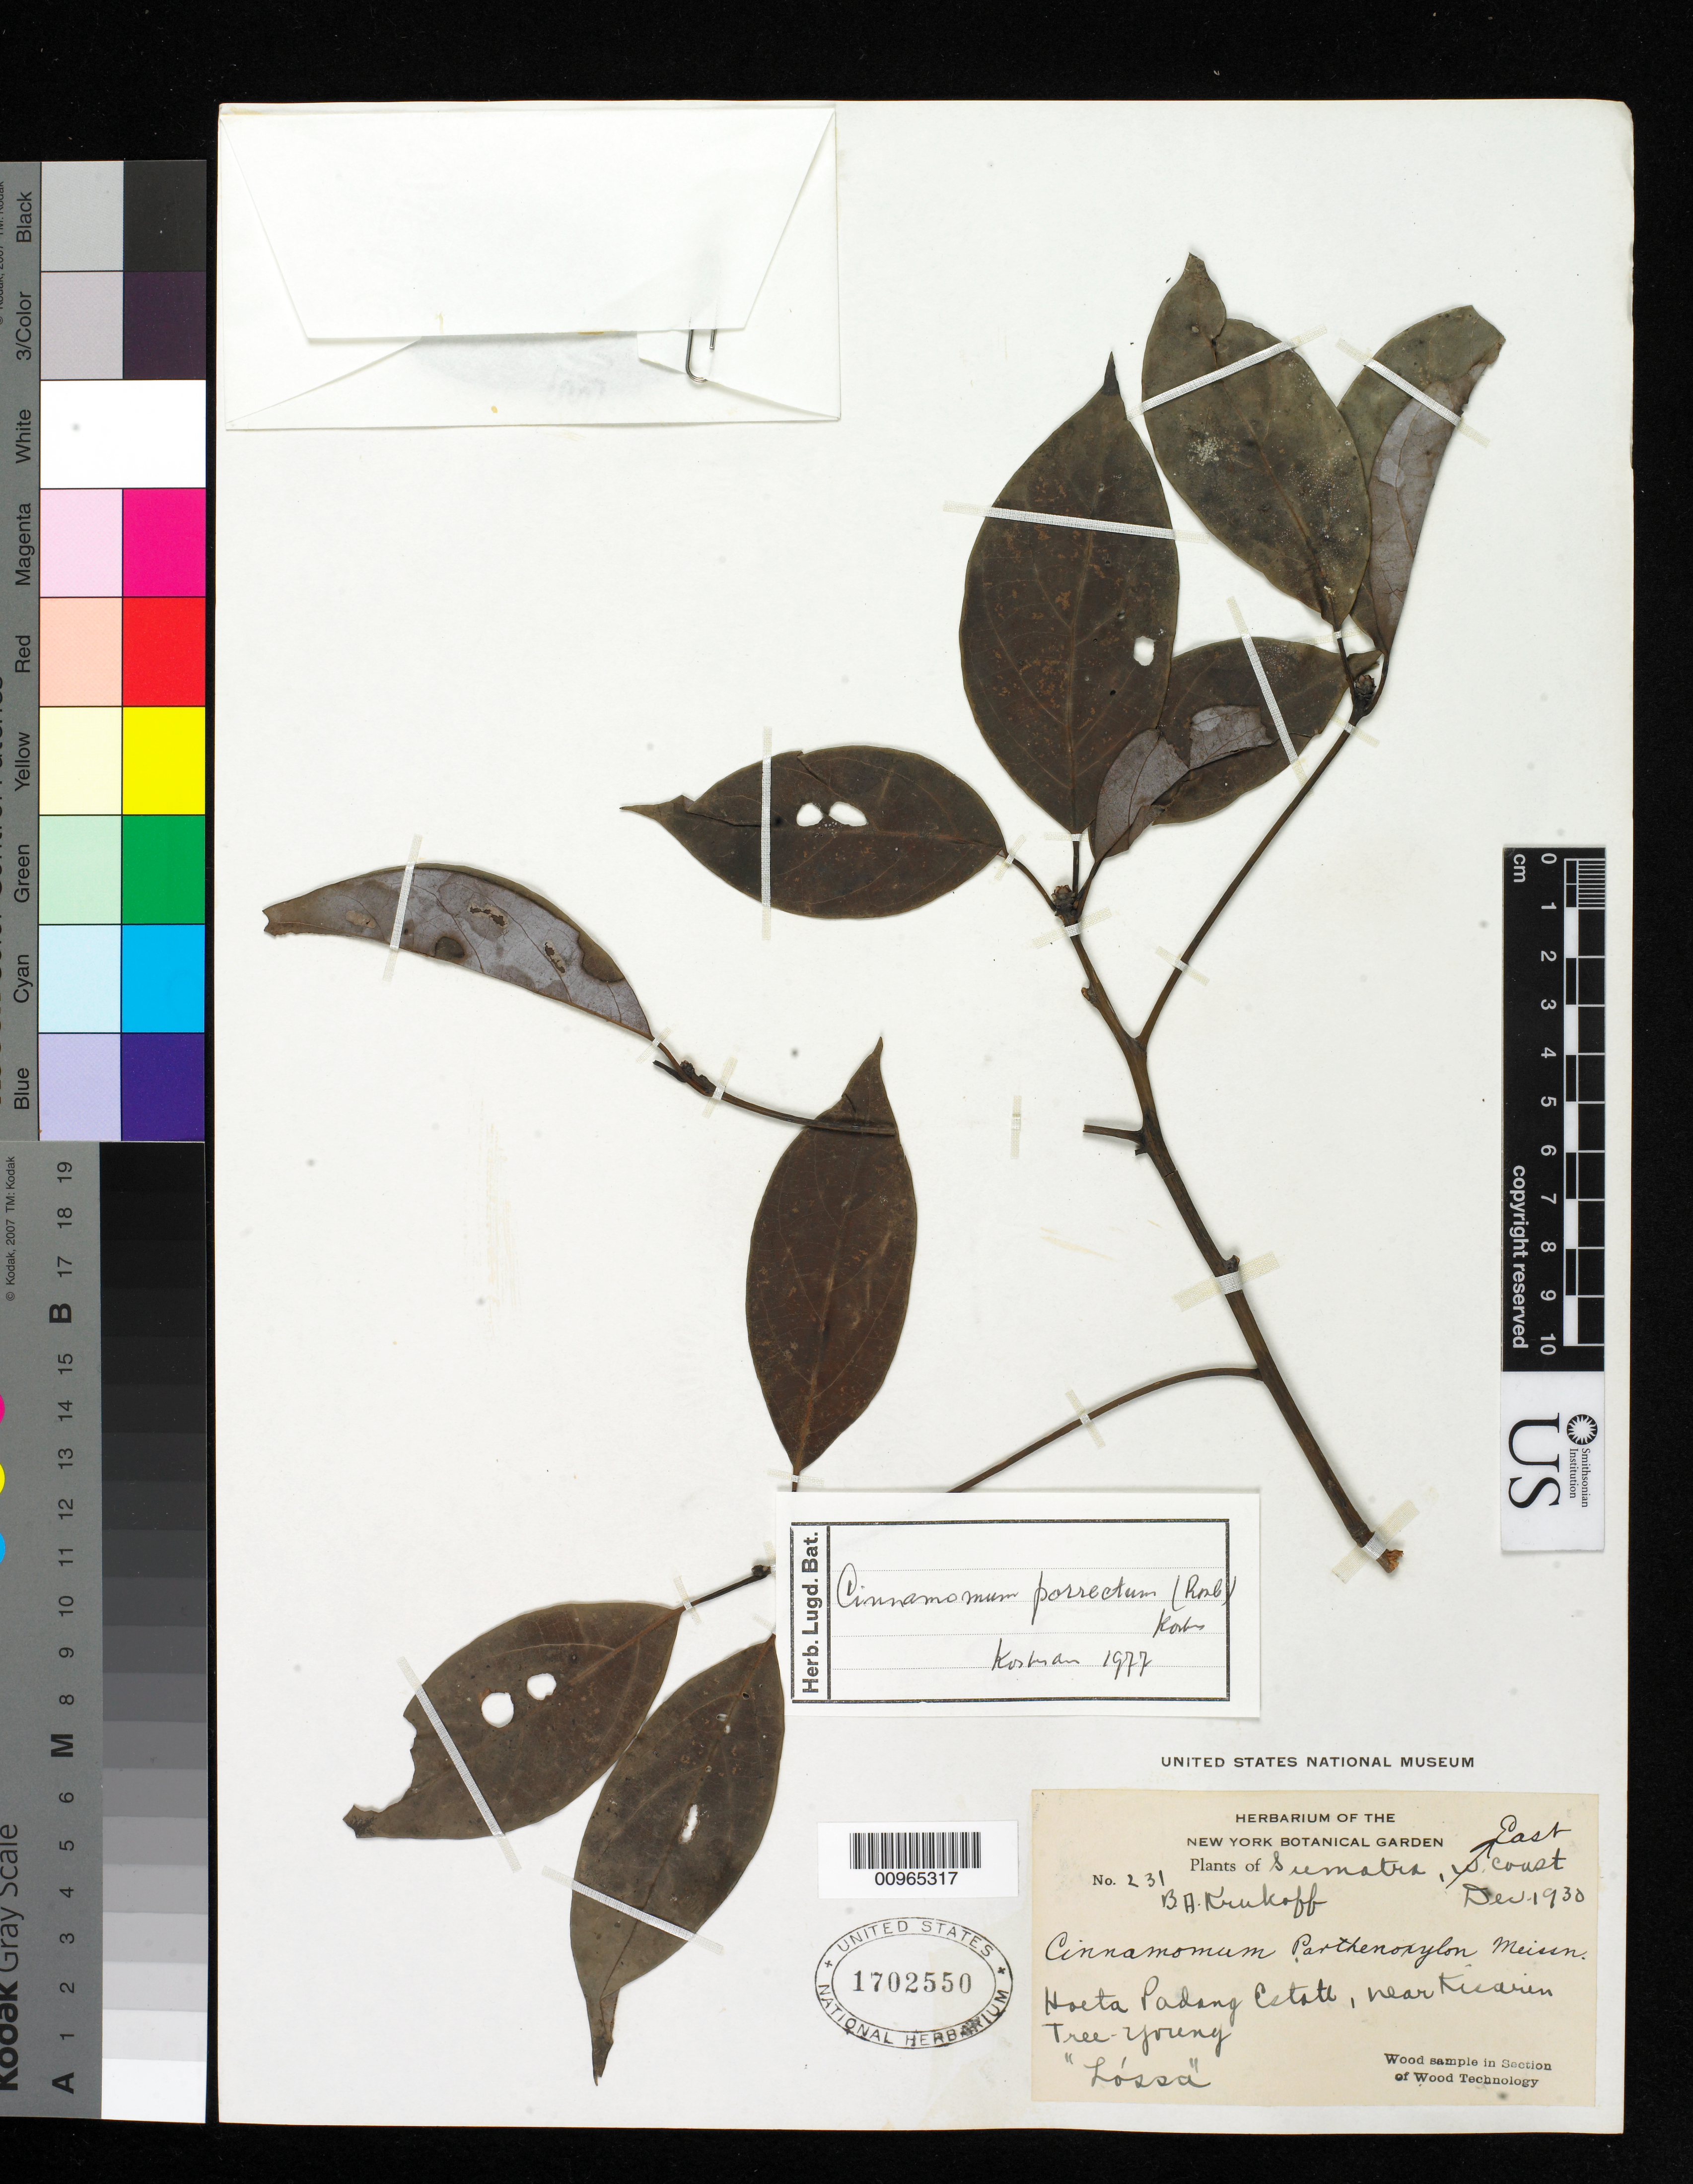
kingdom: Plantae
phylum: Tracheophyta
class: Magnoliopsida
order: Laurales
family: Lauraceae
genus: Cinnamomum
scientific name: Cinnamomum porrectum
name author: (Roxb.) Kosterm.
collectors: B. A. Krukoff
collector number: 231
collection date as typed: Dec 1930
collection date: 1930-12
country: Indonesia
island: Sumatra I.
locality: (East Coast) Hoeta Padang Estate, near Kisarin, Sumatra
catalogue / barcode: US 1702550